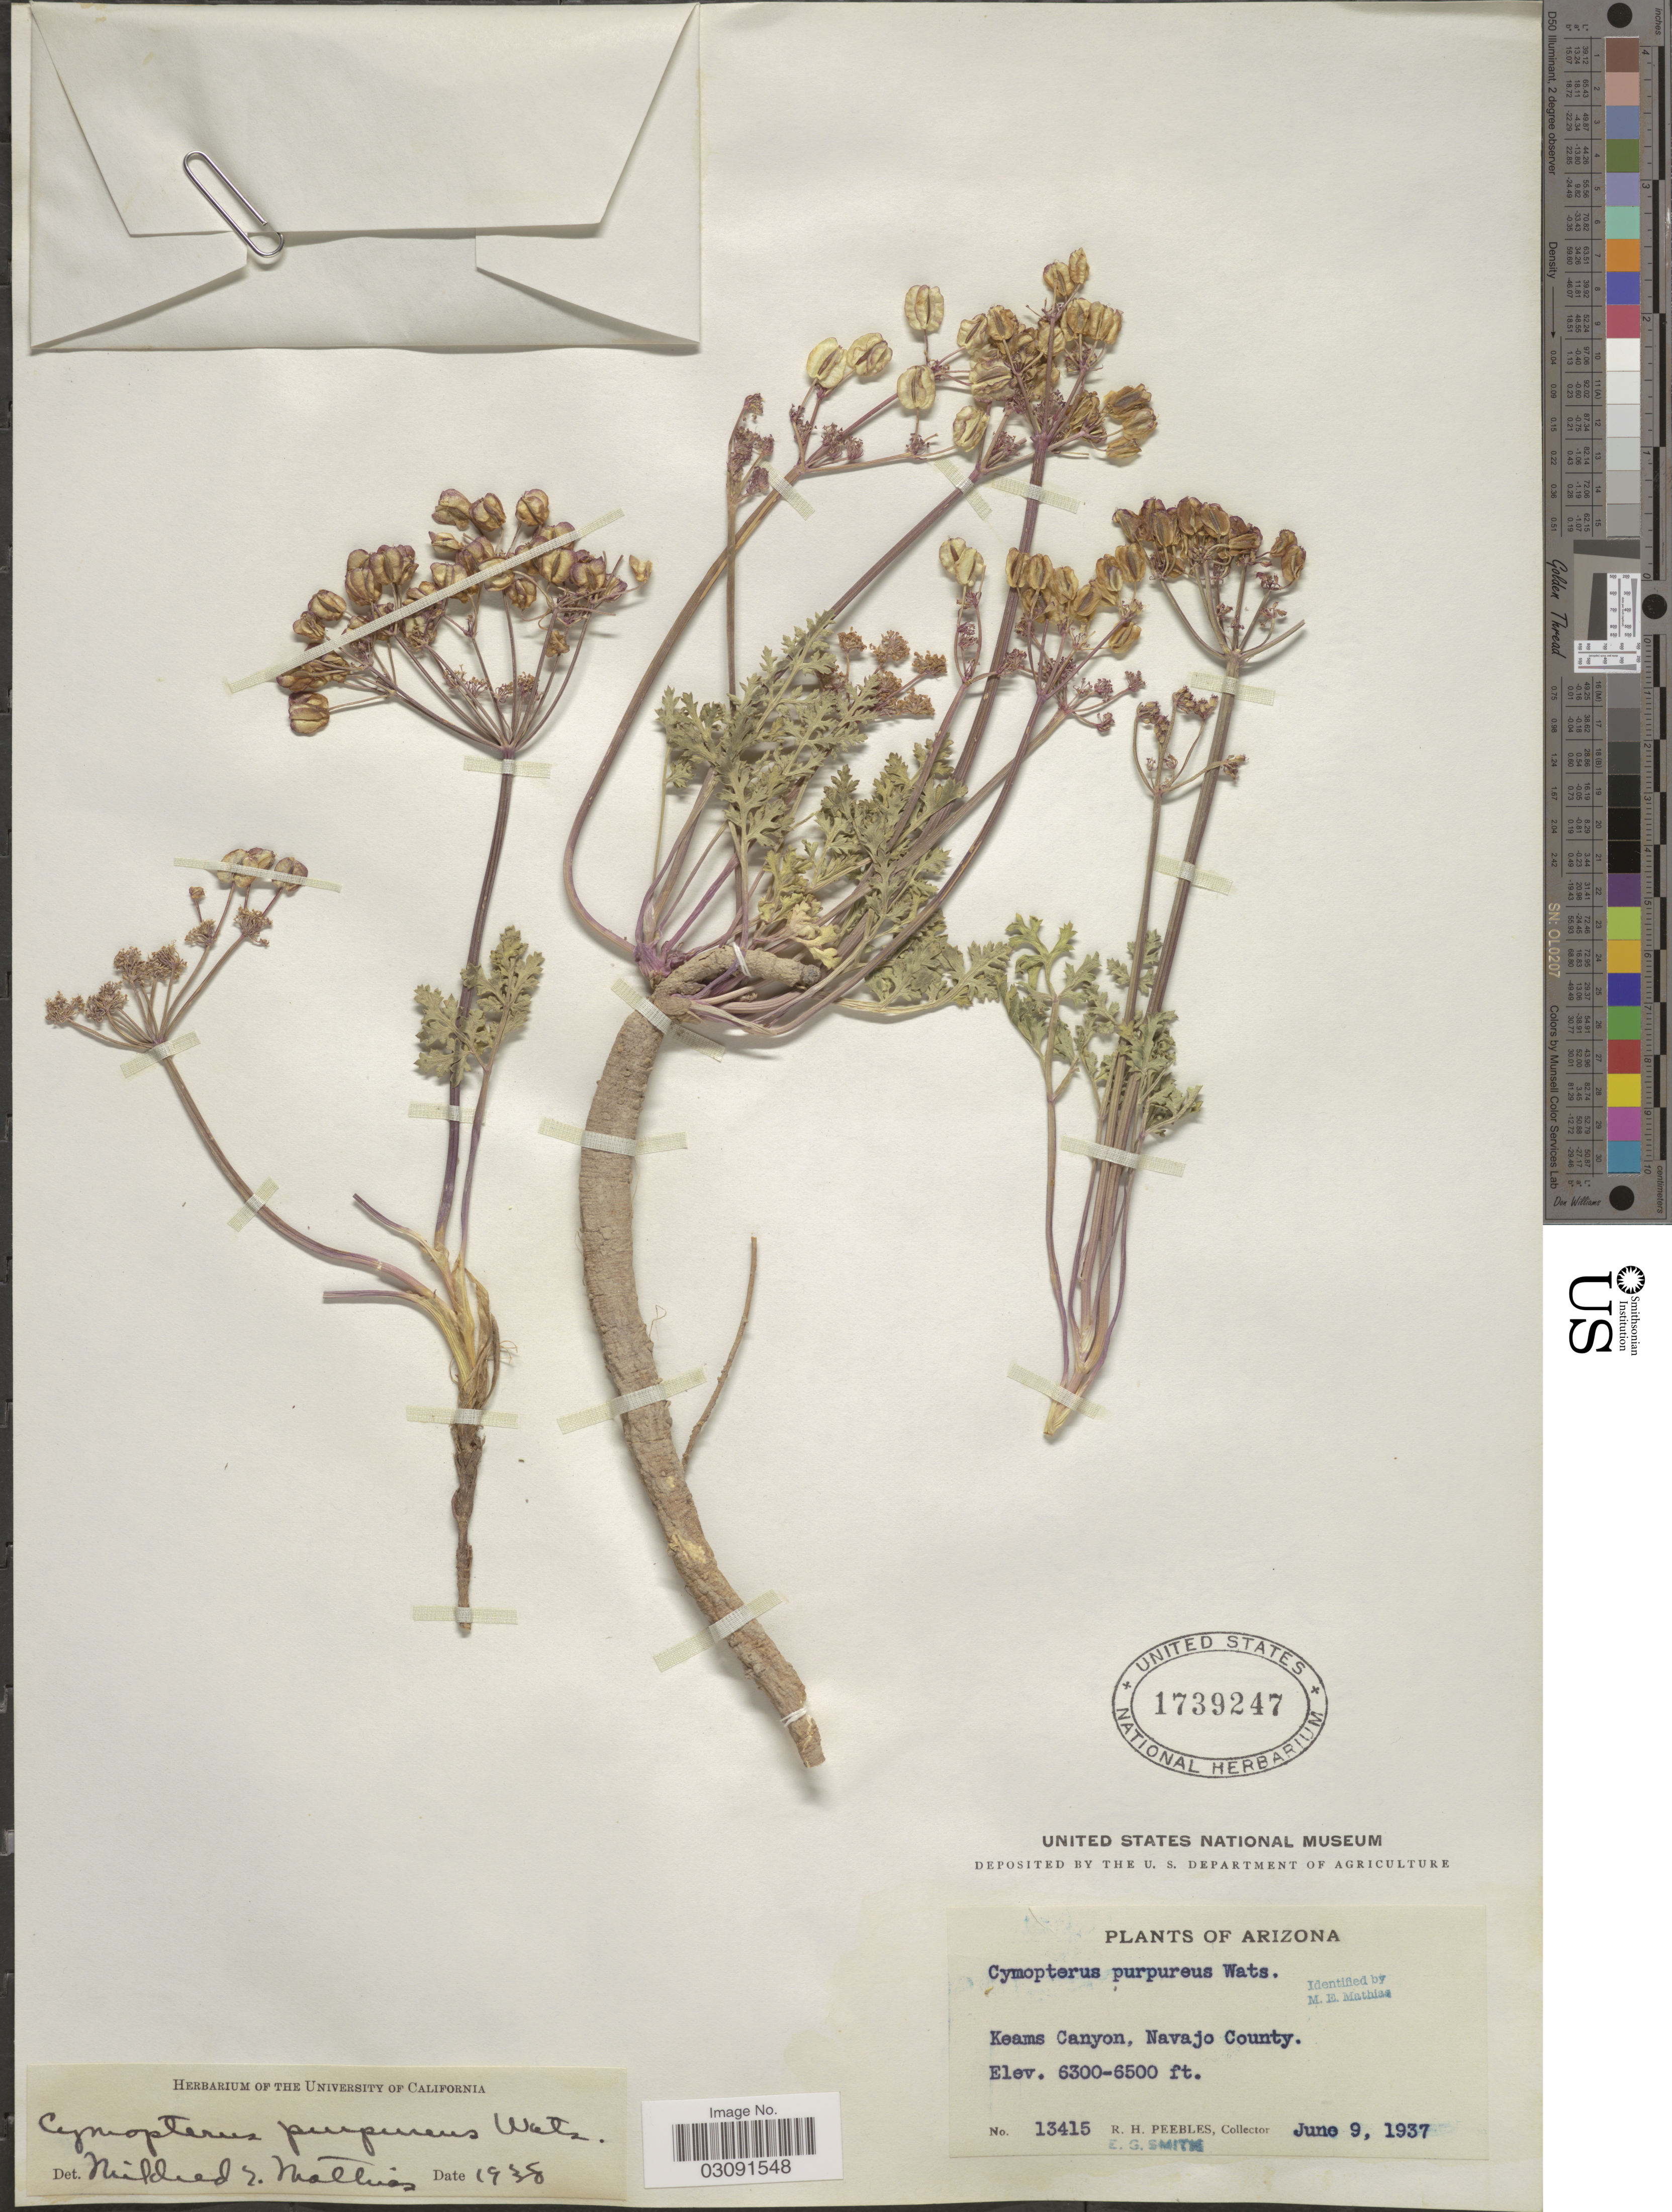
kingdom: Plantae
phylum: Tracheophyta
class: Magnoliopsida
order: Apiales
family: Apiaceae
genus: Cymopterus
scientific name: Cymopterus purpureus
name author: S. Watson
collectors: R. H. Peebles & E. G. Smith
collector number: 13415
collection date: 1937-06-09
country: United States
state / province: Arizona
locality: Keams Canyon, Navajo County.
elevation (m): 1920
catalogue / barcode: US 1739247